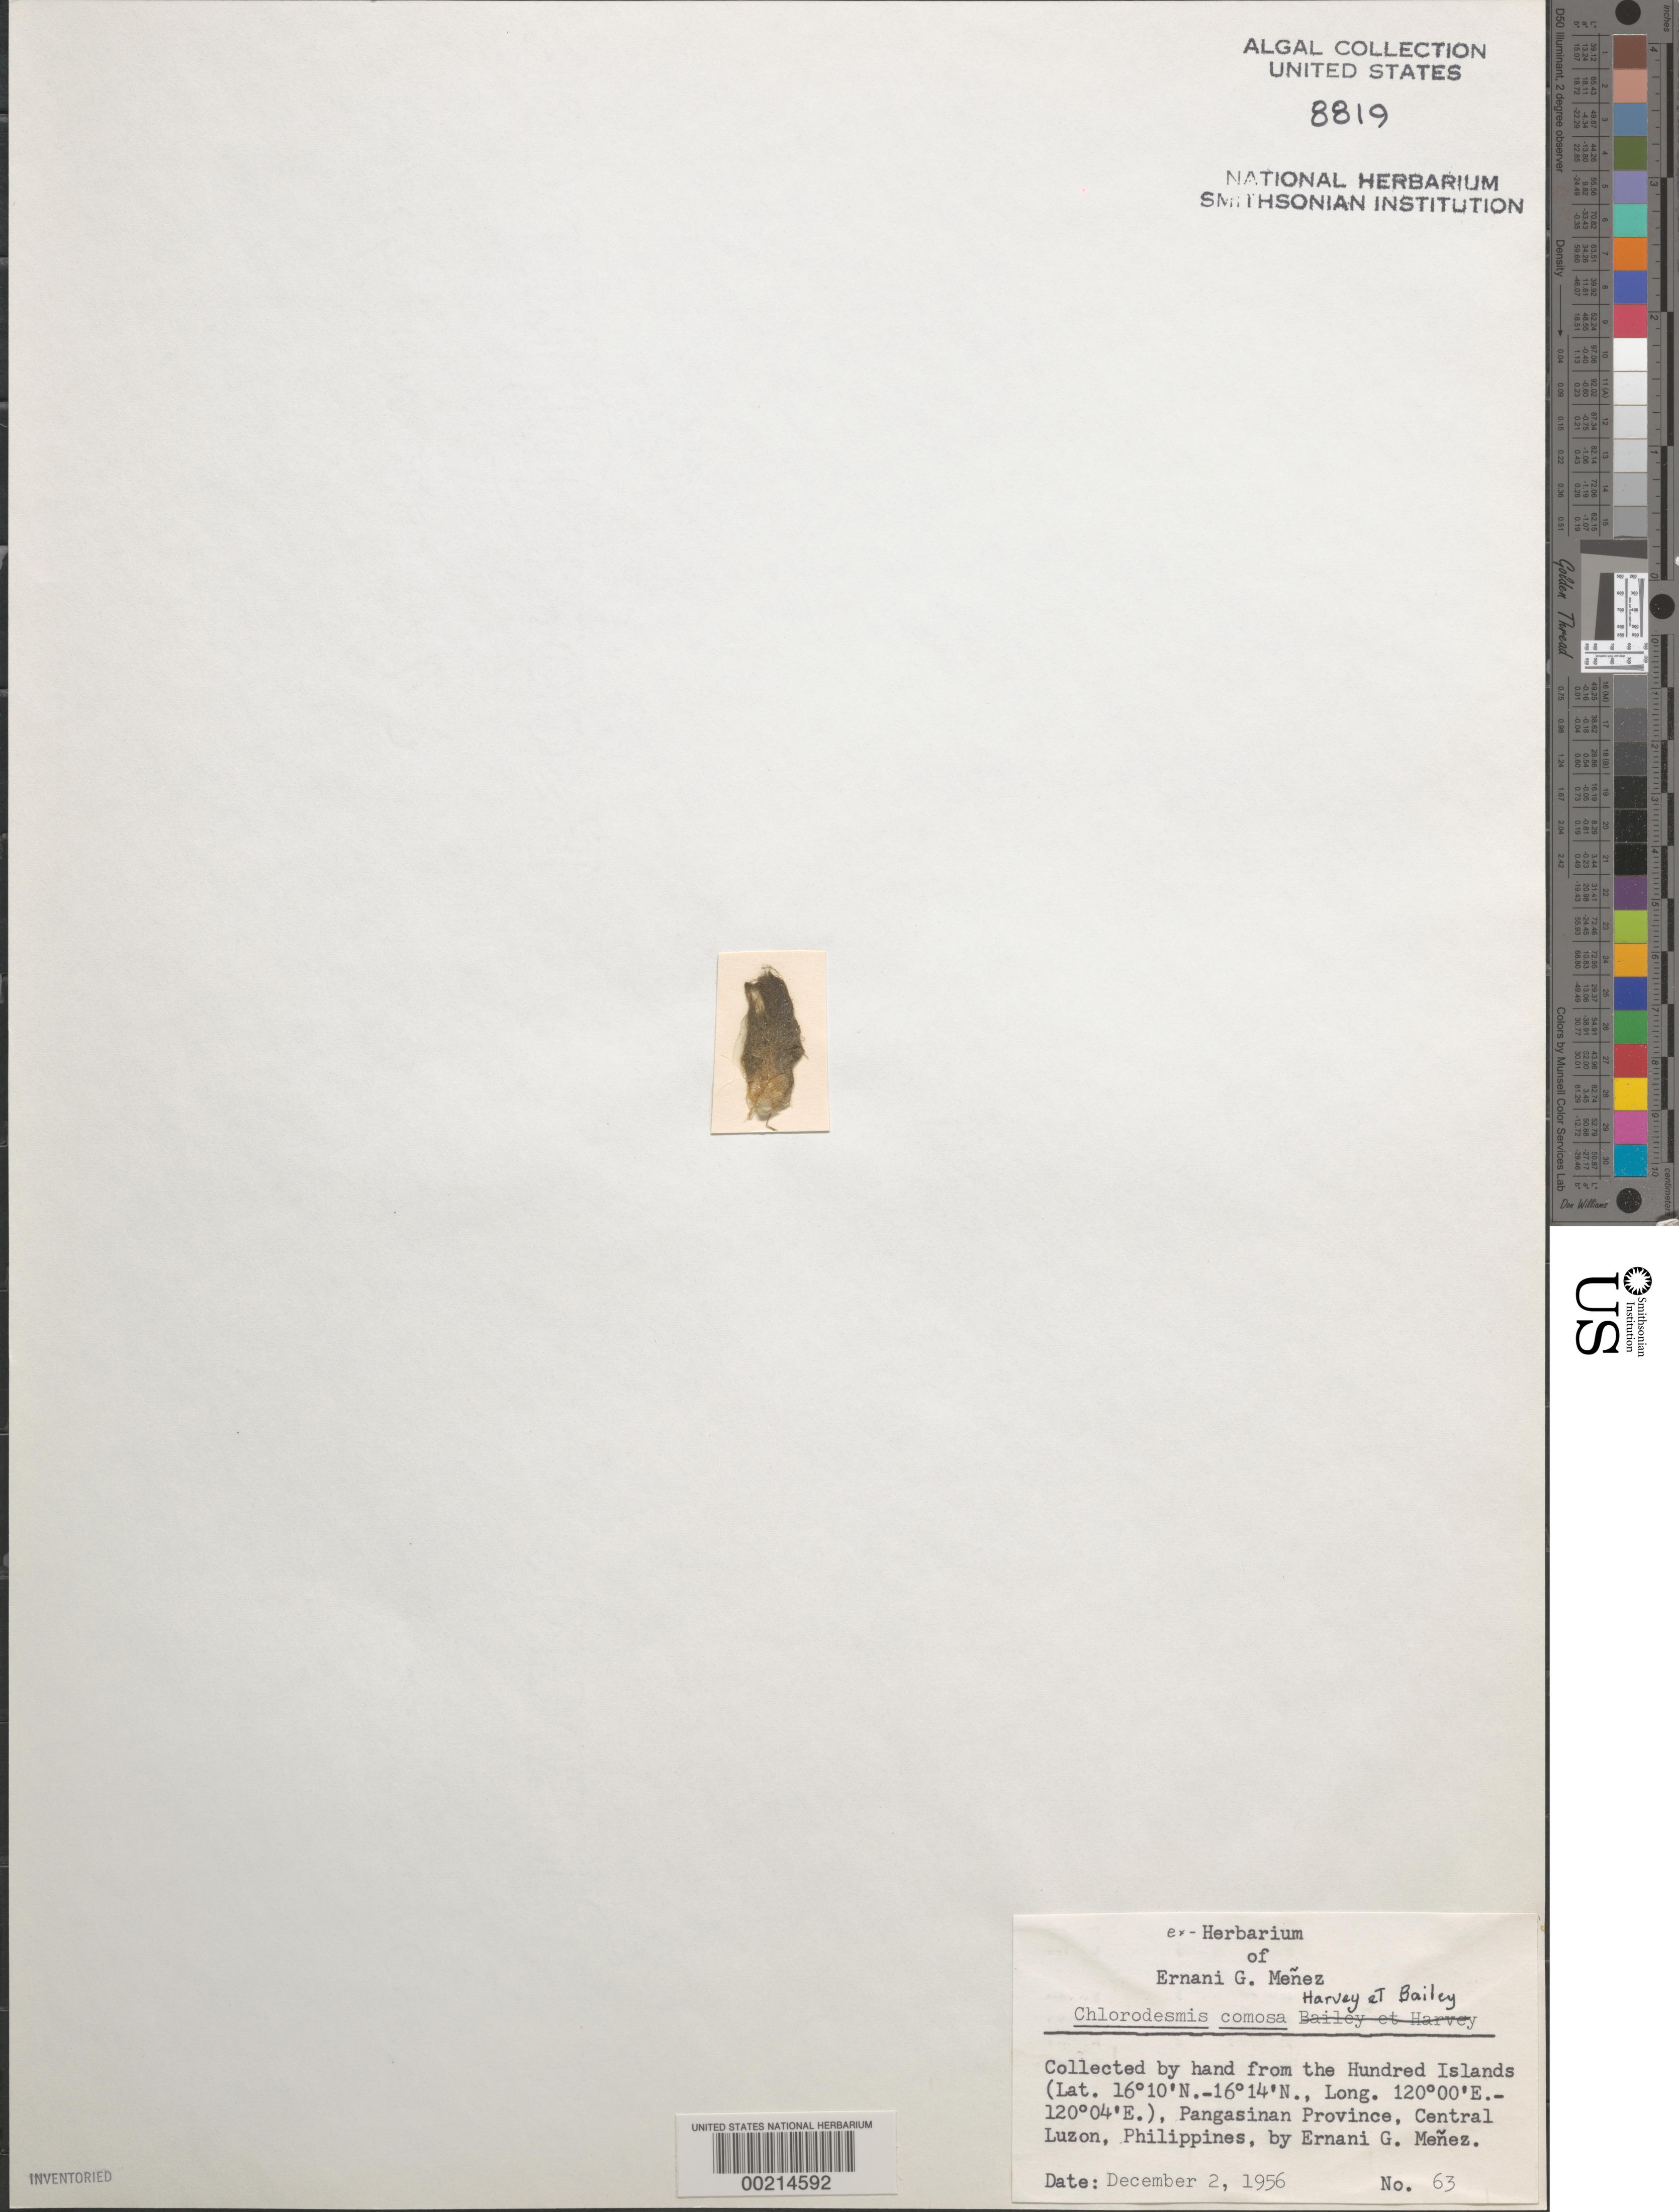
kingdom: Plantae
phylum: Chlorophyta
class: Ulvophyceae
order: Bryopsidales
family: Udoteaceae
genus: Chlorodesmis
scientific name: Chlorodesmis fastigiata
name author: (C. Agardh) S.C. Ducker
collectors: Meñez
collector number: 63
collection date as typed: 02 Dec 1956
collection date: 1956-12-02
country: Philippines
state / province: Ilocos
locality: Hundred islands, pangasinan province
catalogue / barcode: US 8819